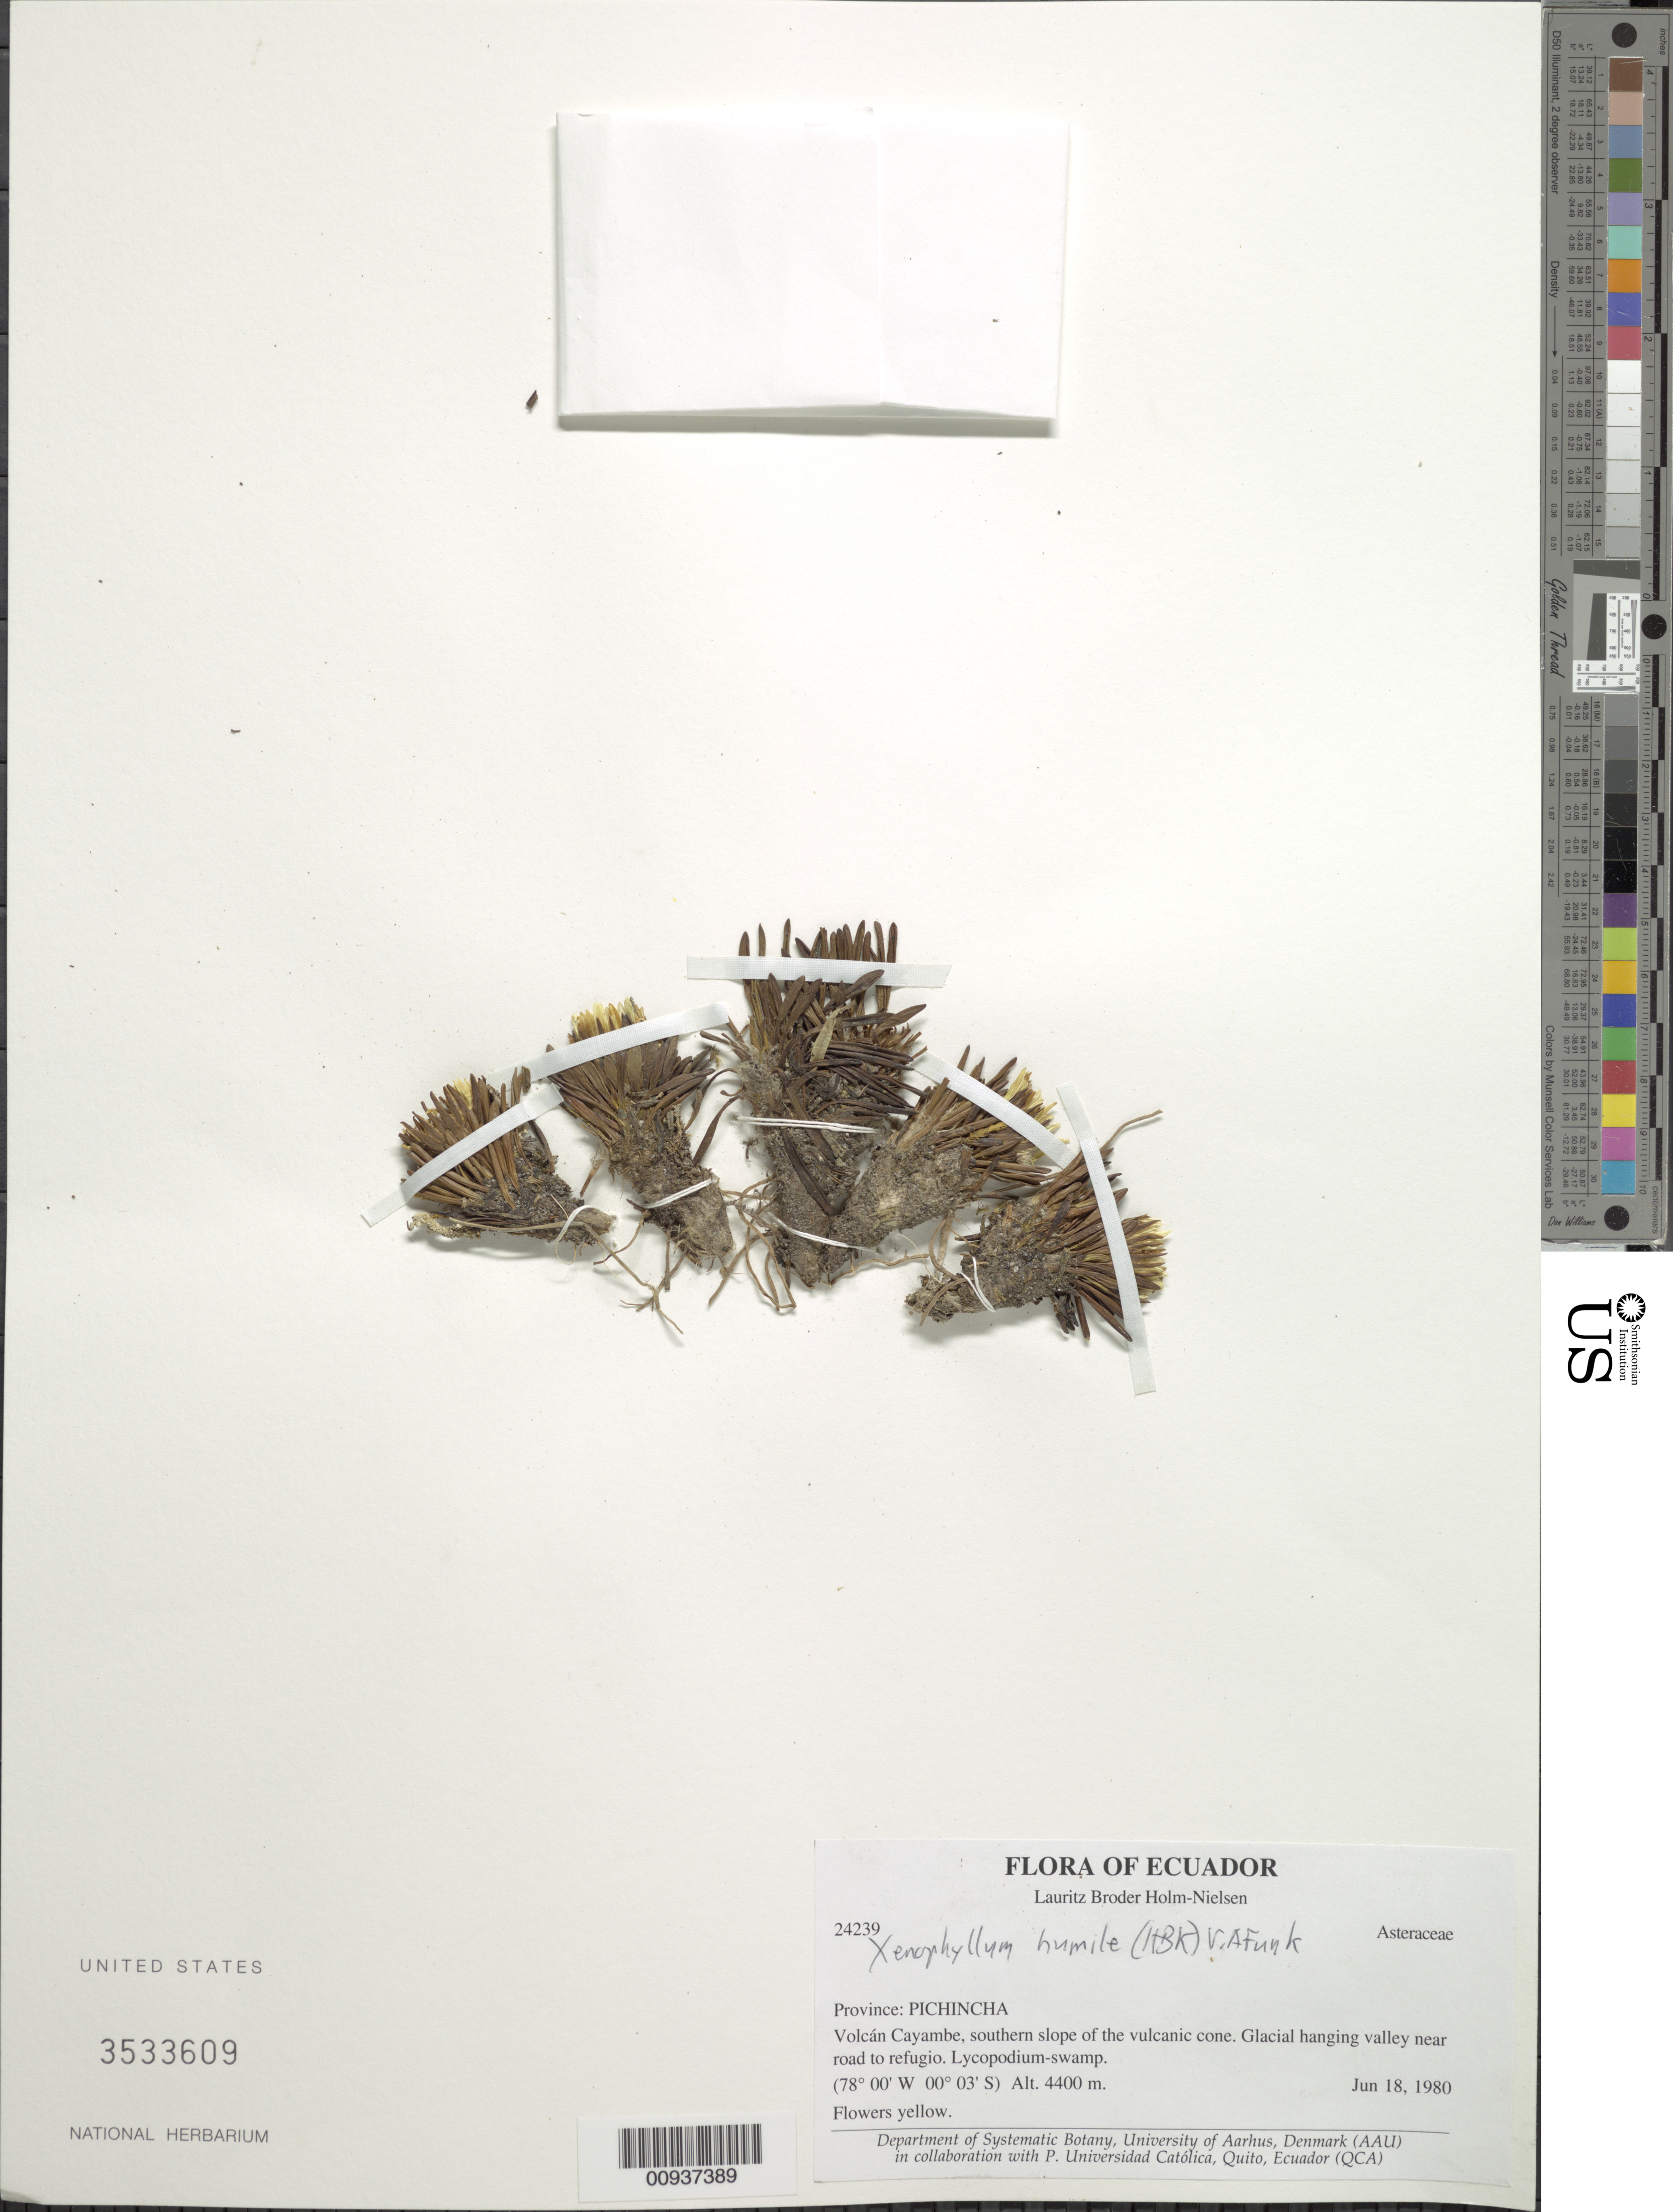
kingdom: Plantae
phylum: Tracheophyta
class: Magnoliopsida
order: Asterales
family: Asteraceae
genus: Werneria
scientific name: Werneria pumila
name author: Kunth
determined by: Calvo, Joel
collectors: L. B. Holm-Nielsen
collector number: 24239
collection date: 1980-06-18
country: Ecuador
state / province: Pichincha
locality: Volcán Cayambe, southern slope of volcanic cone, near road to refugio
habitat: Glacial hanging valley, Lycopodium swamp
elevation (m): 4400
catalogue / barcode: US 3533609